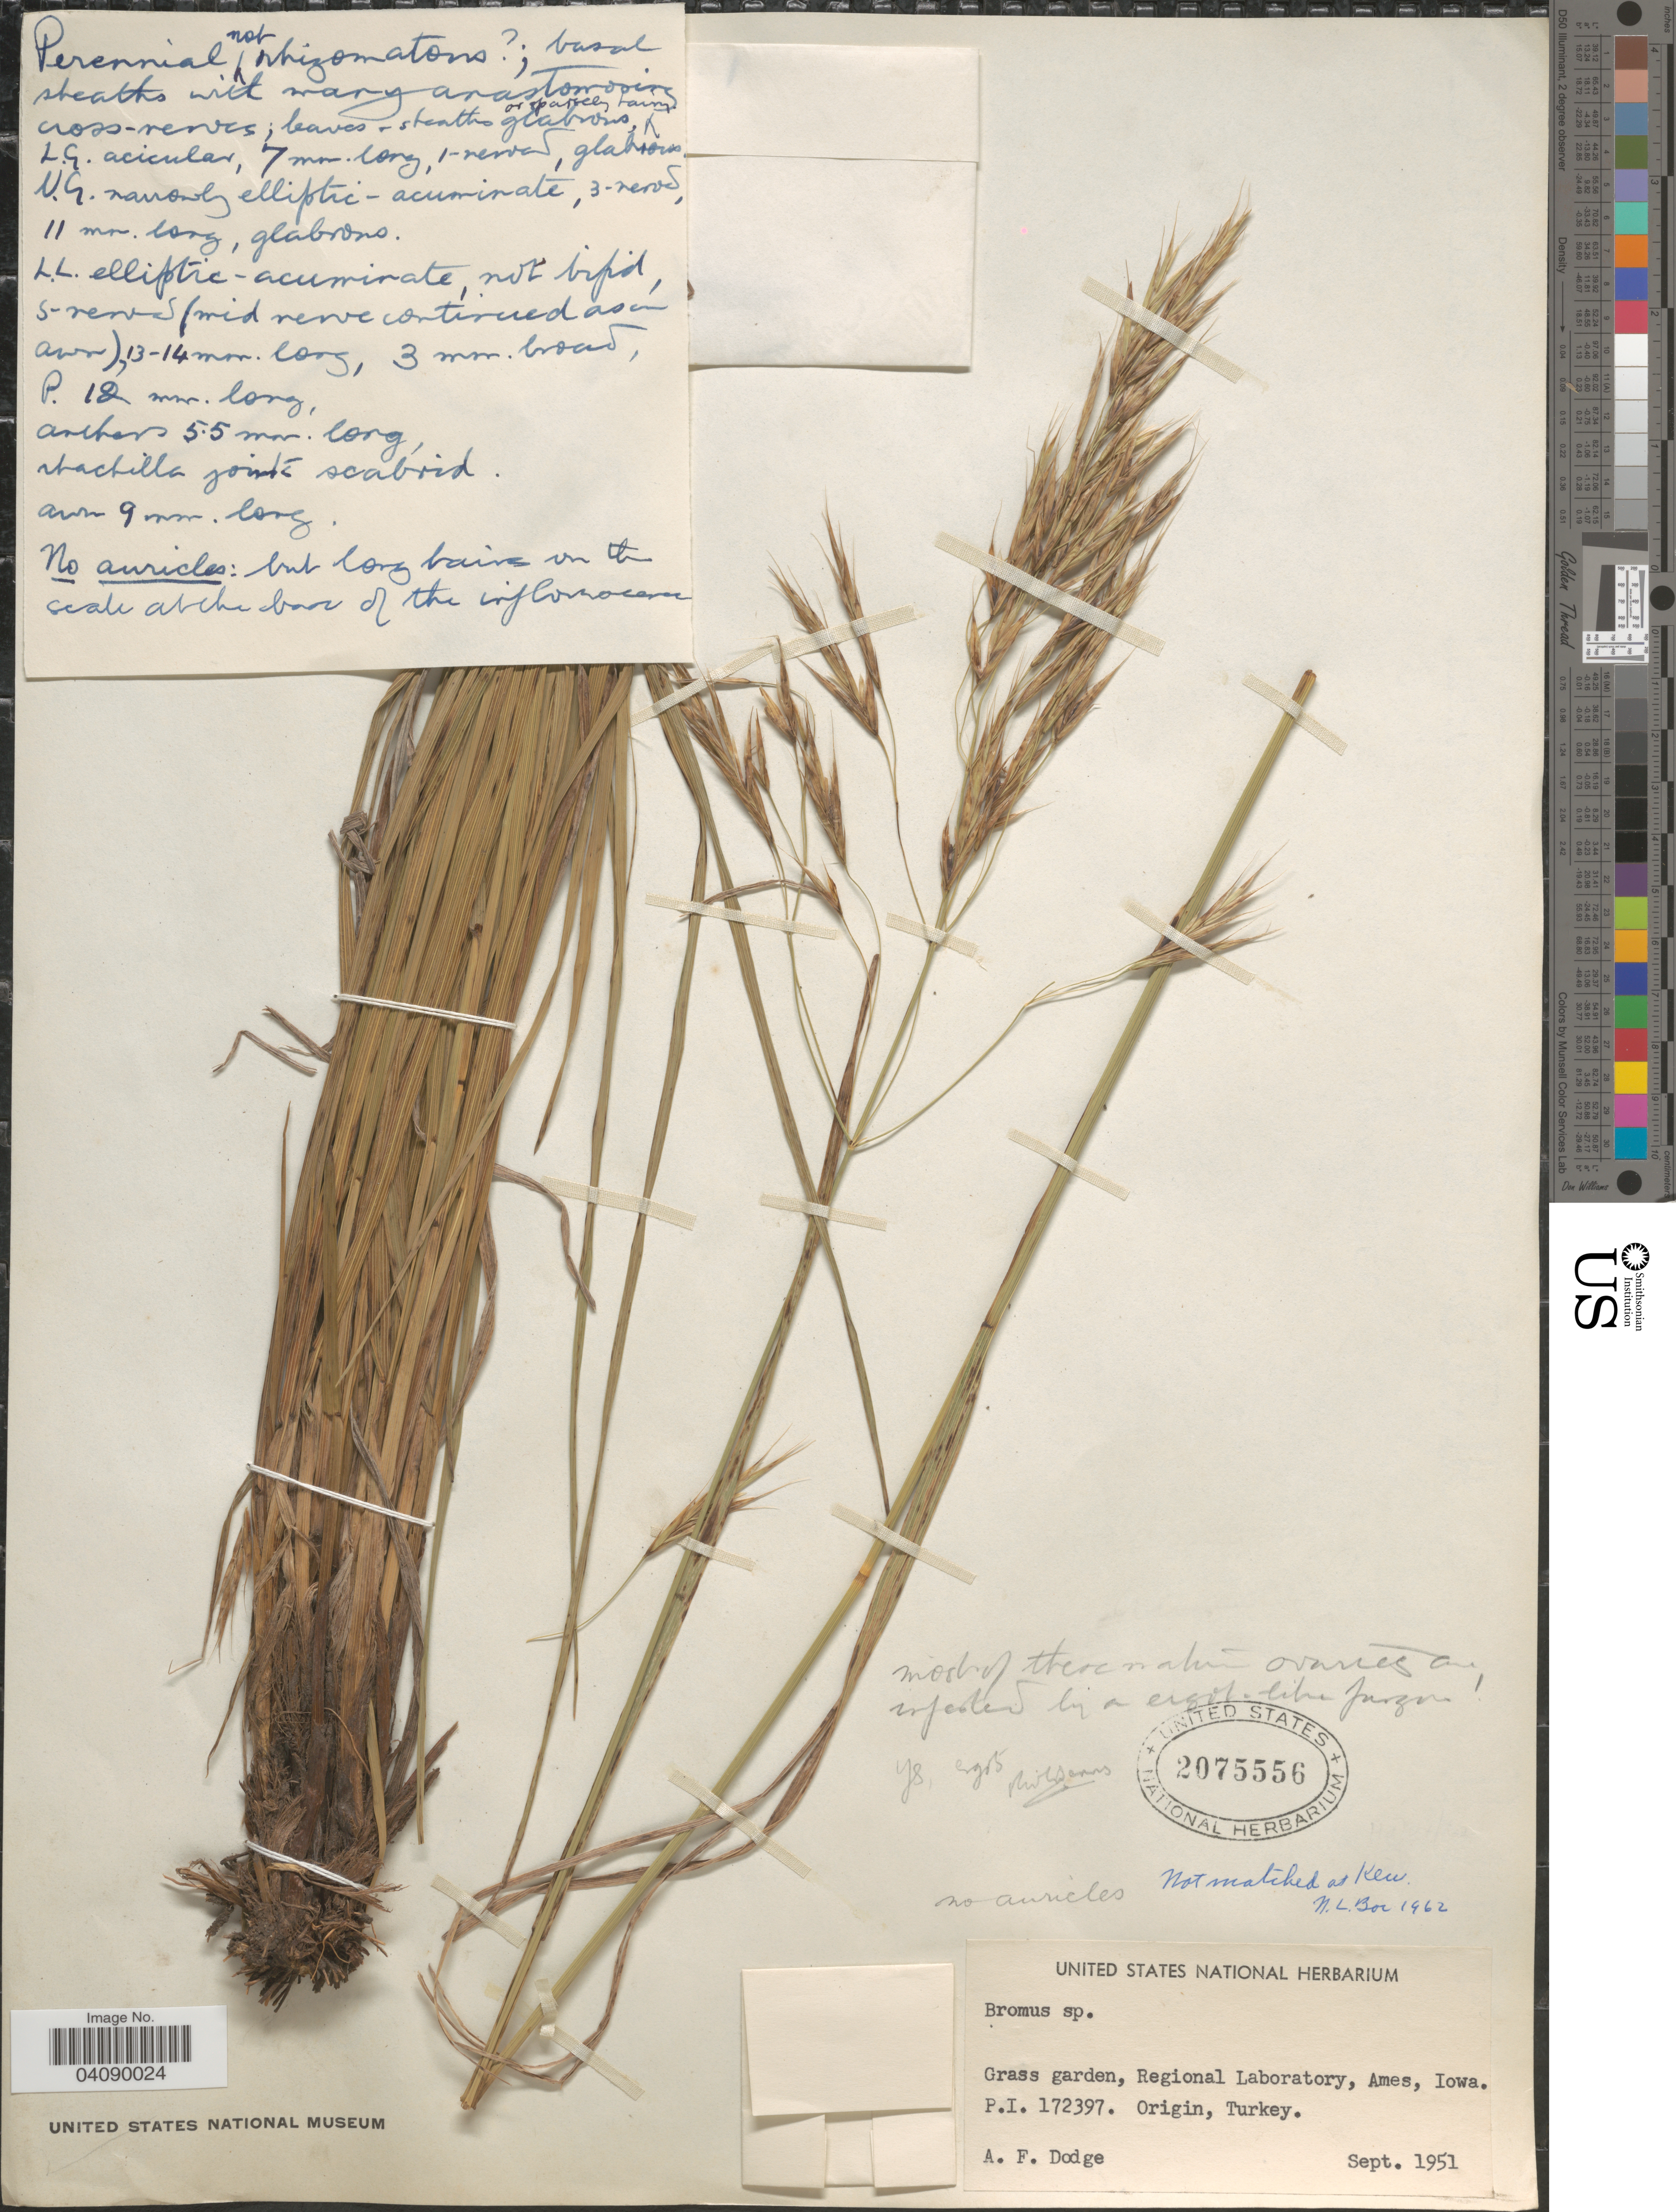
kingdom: Plantae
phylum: Tracheophyta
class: Liliopsida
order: Poales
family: Poaceae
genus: Bromus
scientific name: Bromus sp.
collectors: A. Dodge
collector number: P.I. 172397?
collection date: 1951-09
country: United States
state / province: Iowa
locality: Grass garden, Regional Laboratory, Ames.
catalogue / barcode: US 2075556